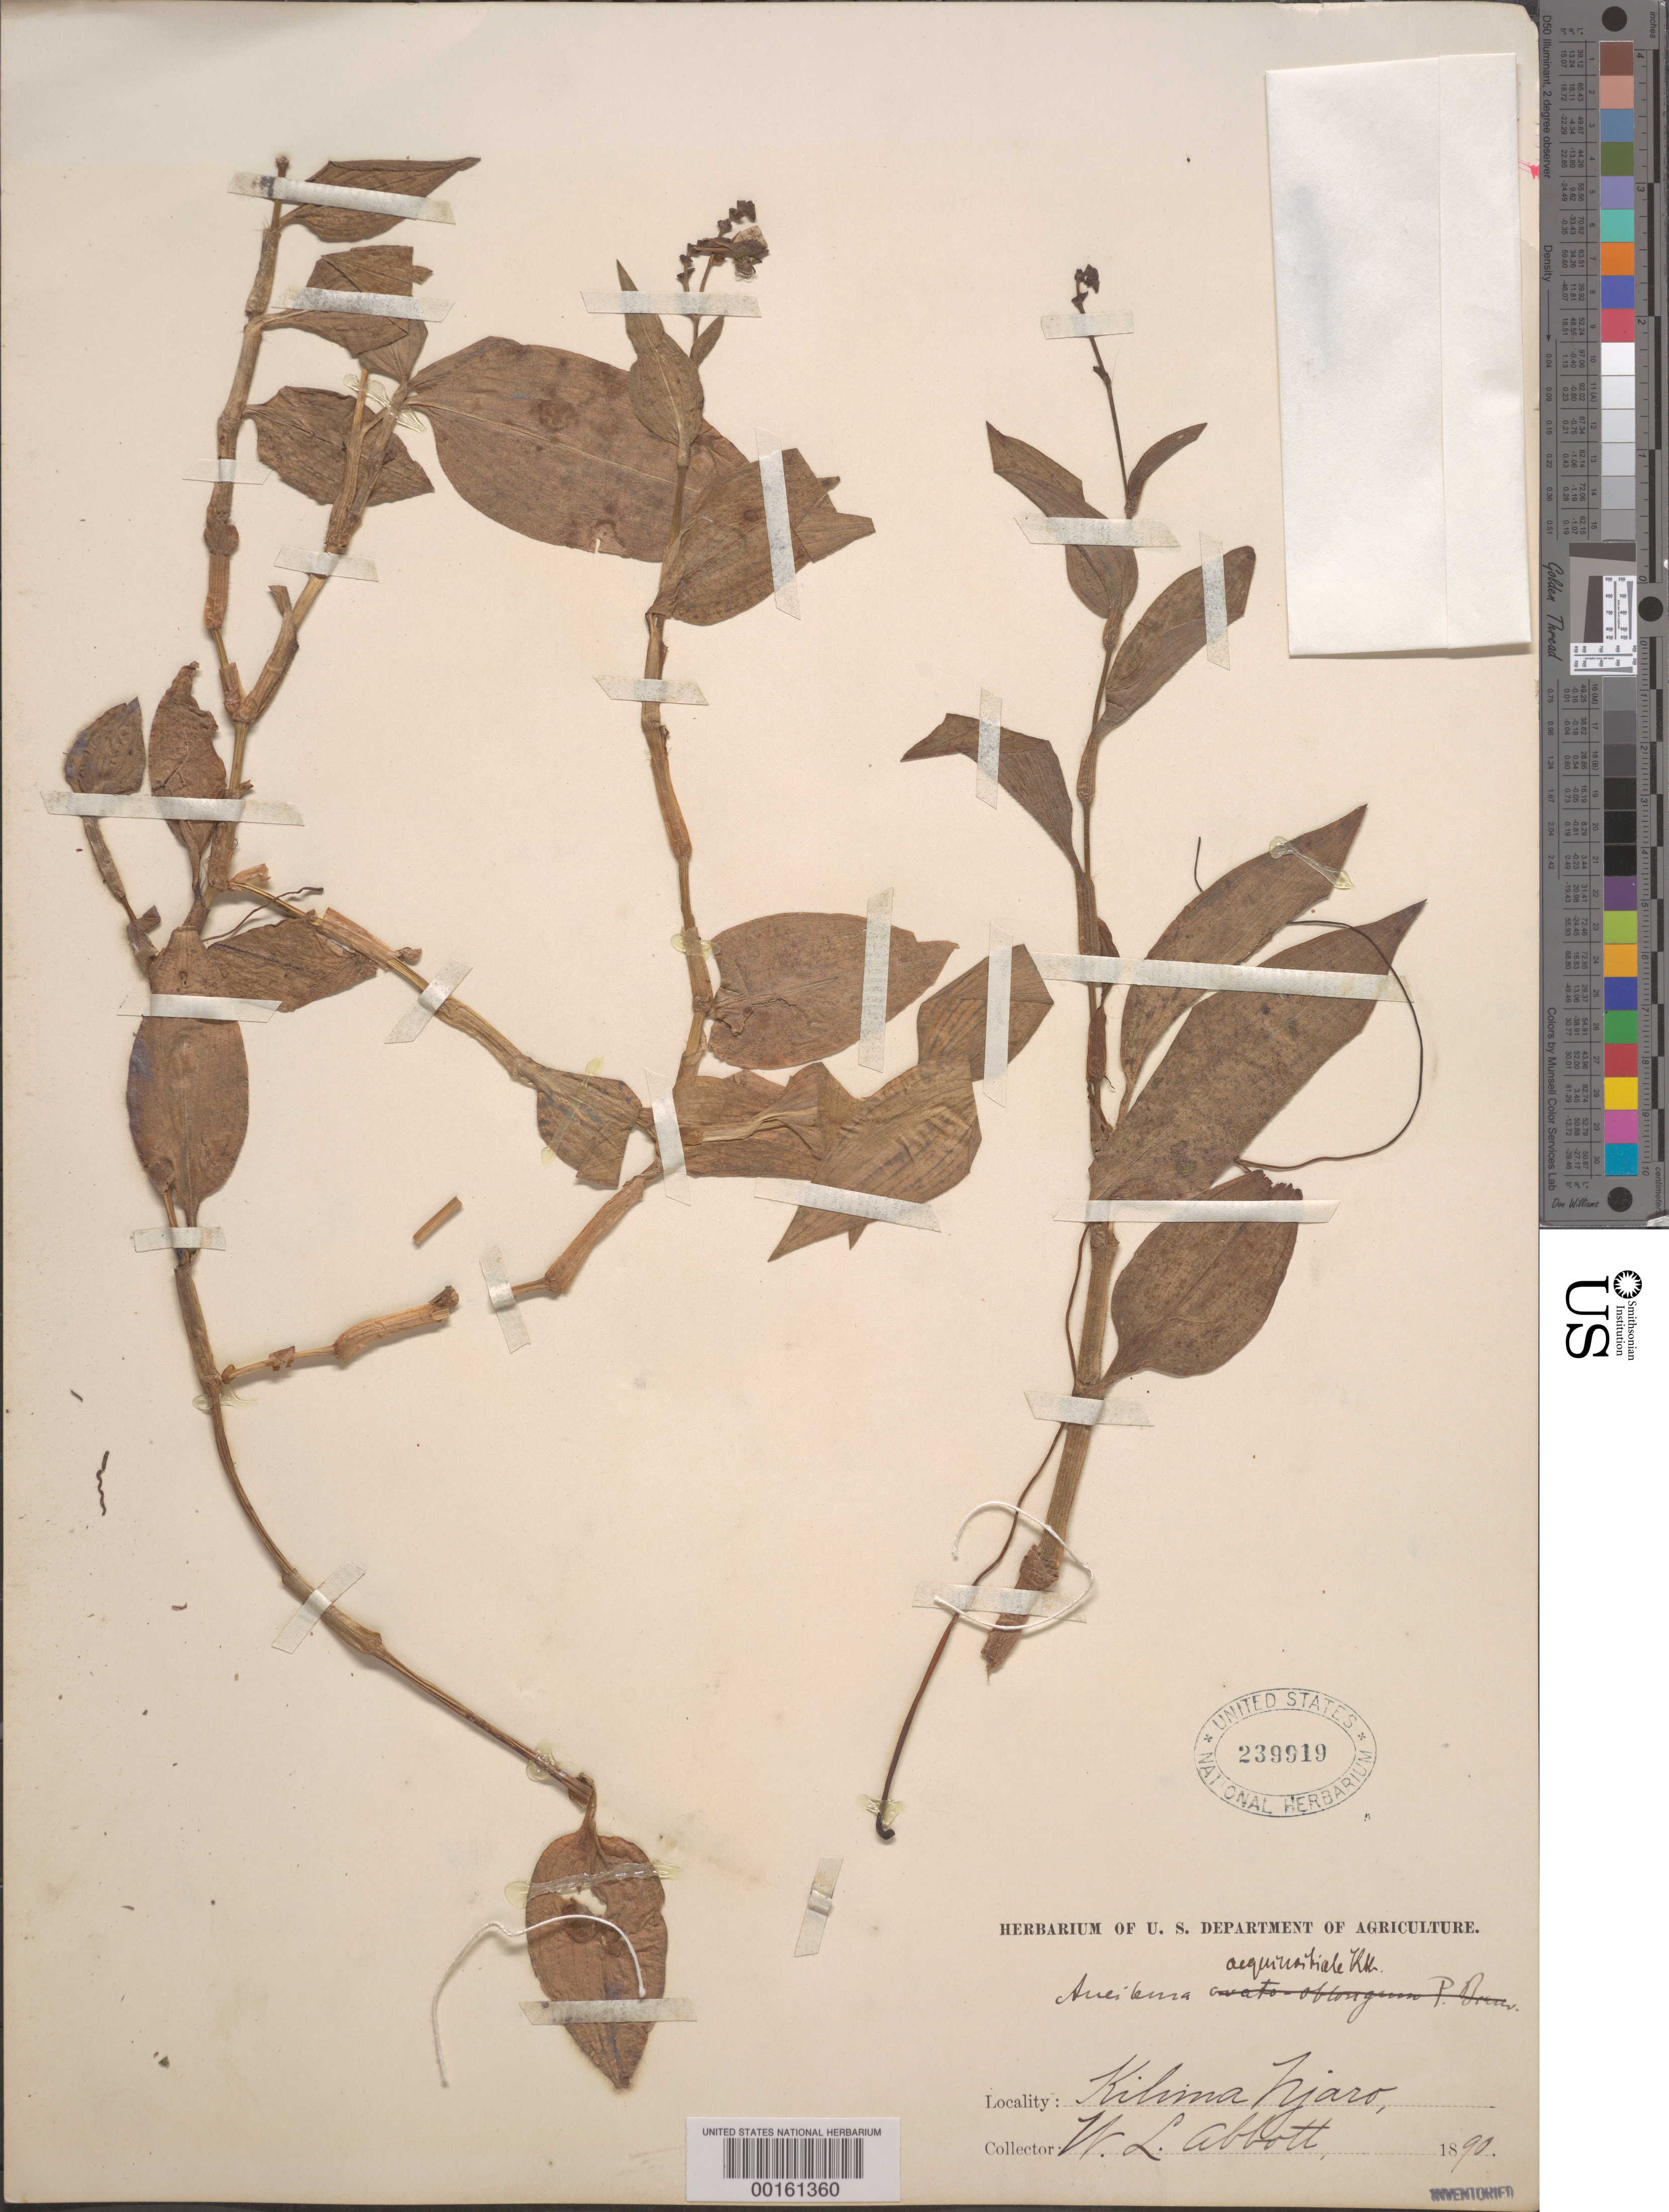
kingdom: Plantae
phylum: Tracheophyta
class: Liliopsida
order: Commelinales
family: Commelinaceae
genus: Aneilema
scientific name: Aneilema aequinoctiale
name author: (P. Beauv.) Loudon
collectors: W. L. Abbott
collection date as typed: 1890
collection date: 1890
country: Tanzania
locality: Kilimanjaro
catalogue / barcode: US 239919